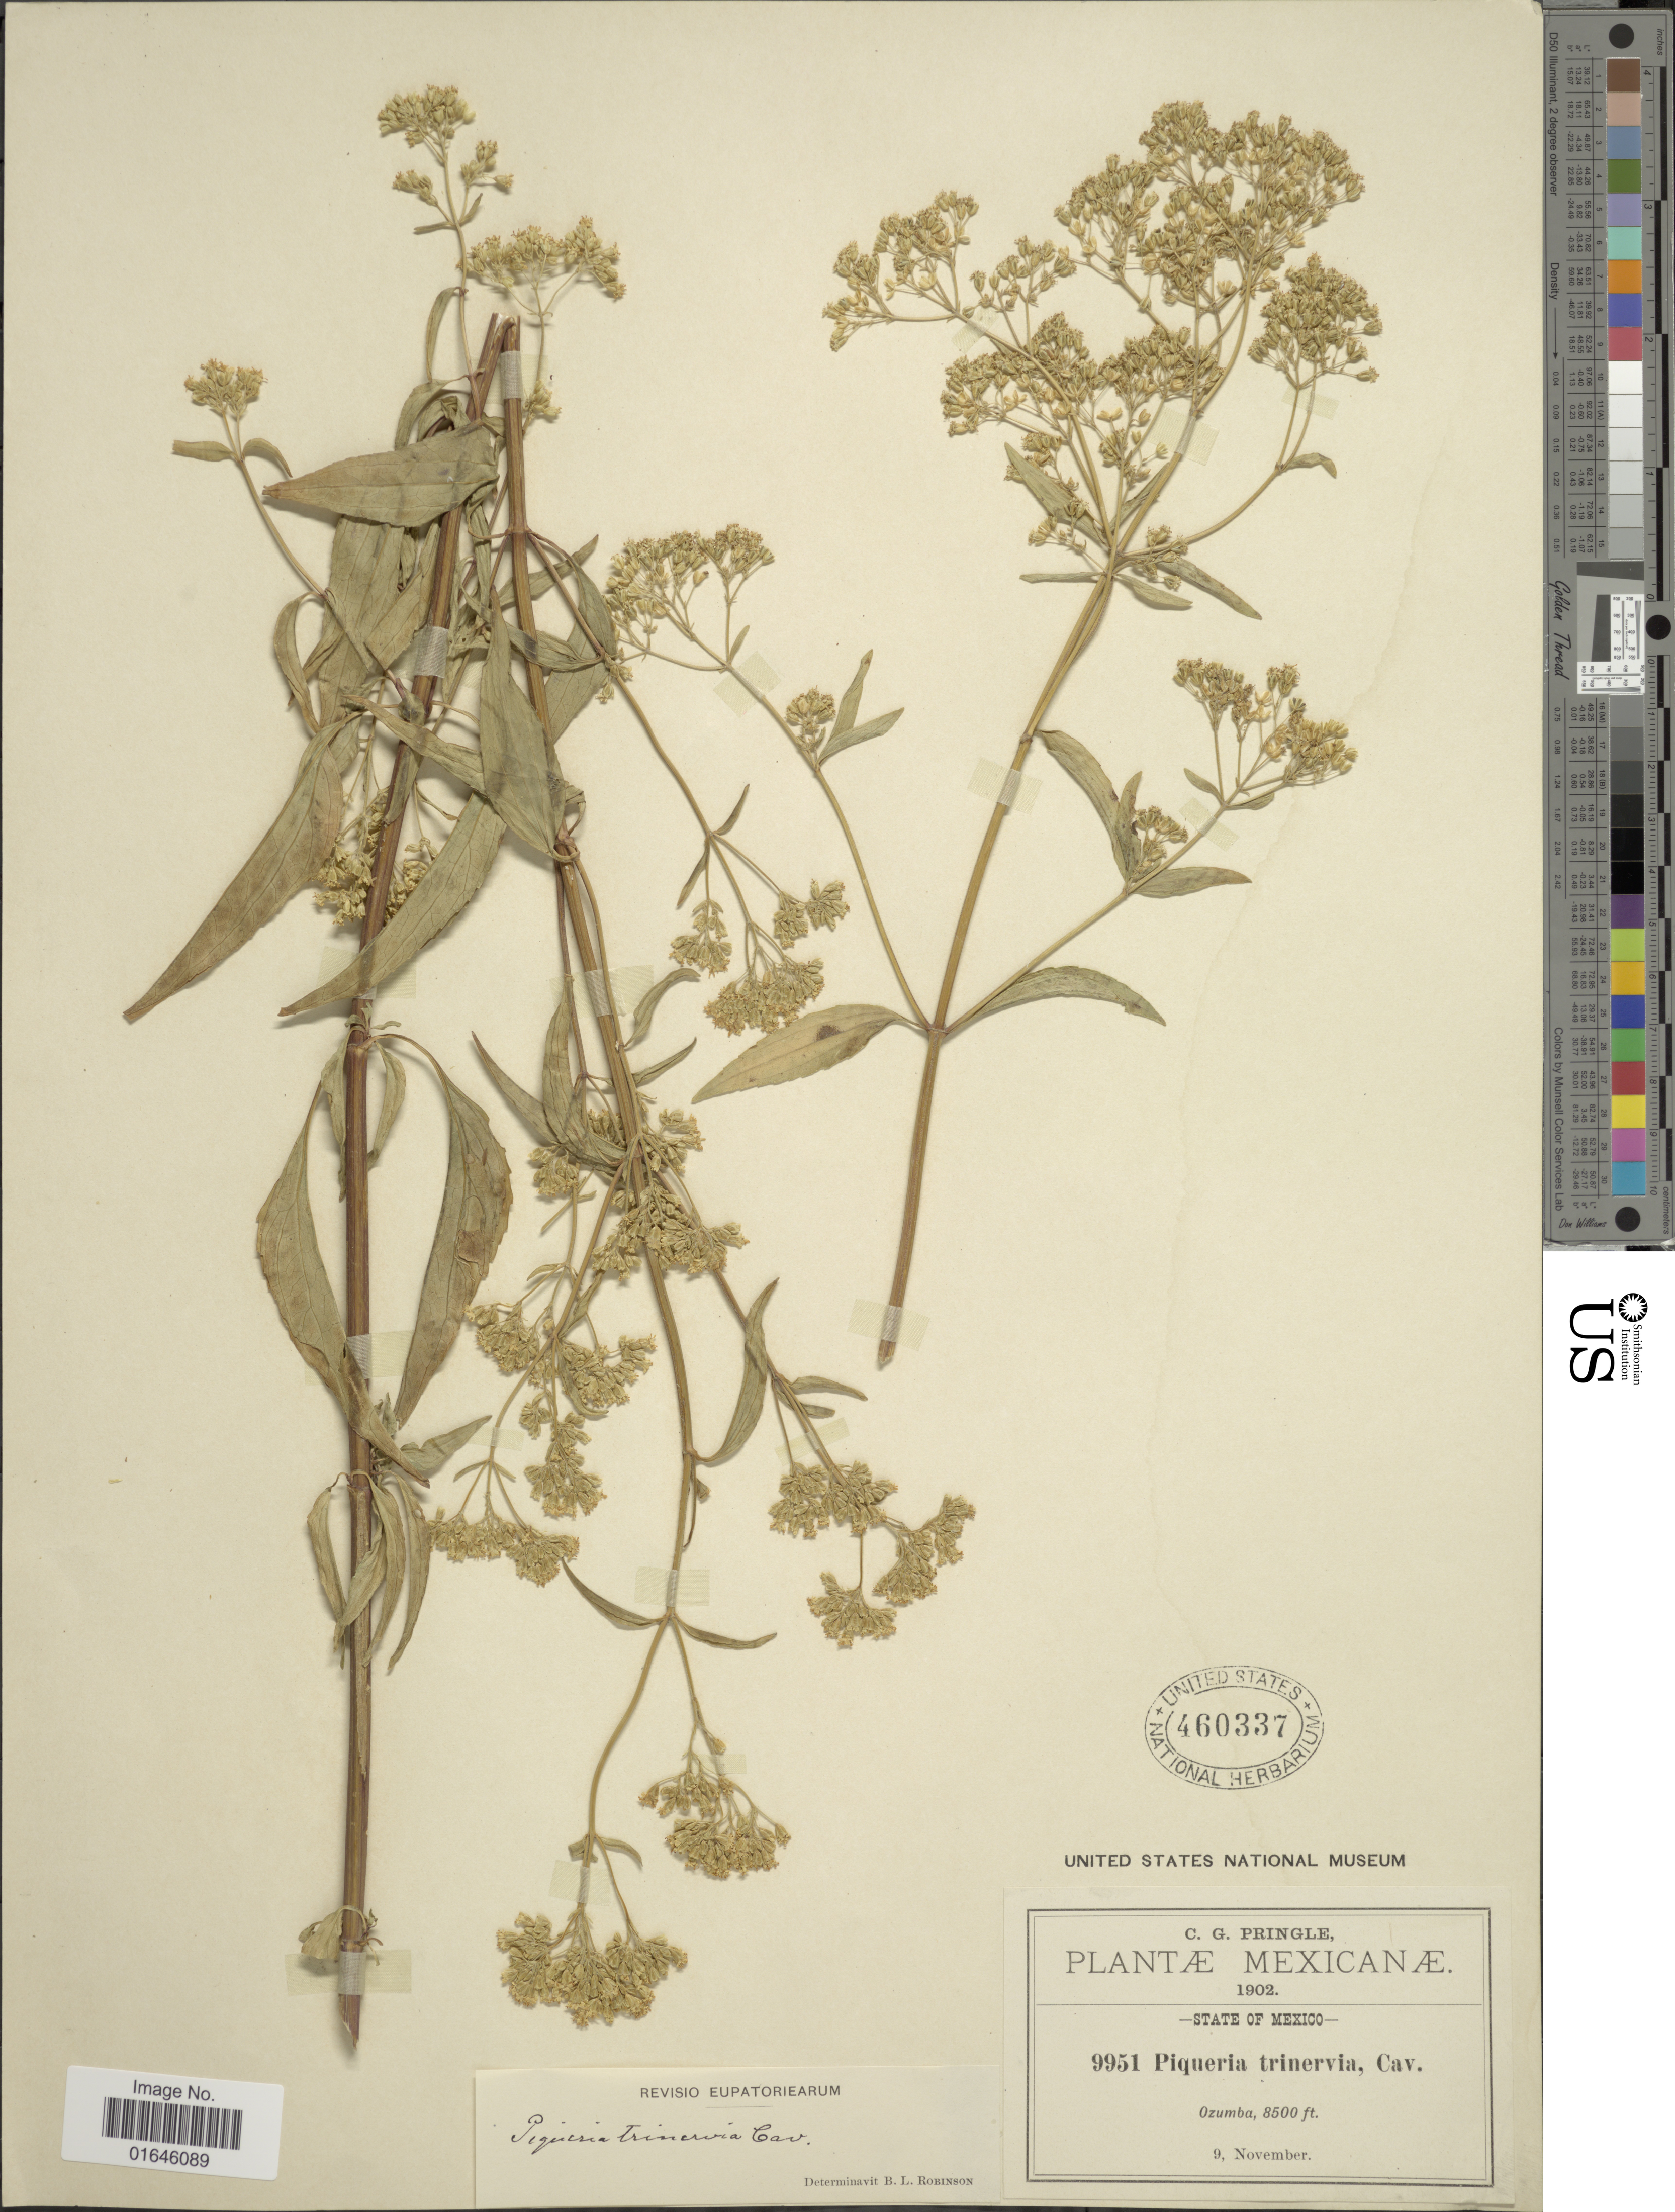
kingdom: Plantae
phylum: Tracheophyta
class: Magnoliopsida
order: Asterales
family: Asteraceae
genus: Piqueria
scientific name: Piqueria trinervia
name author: Cav.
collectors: C. G. Pringle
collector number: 1902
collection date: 1902-11-09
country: Mexico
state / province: México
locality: Ozumba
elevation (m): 2591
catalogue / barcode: US 460337